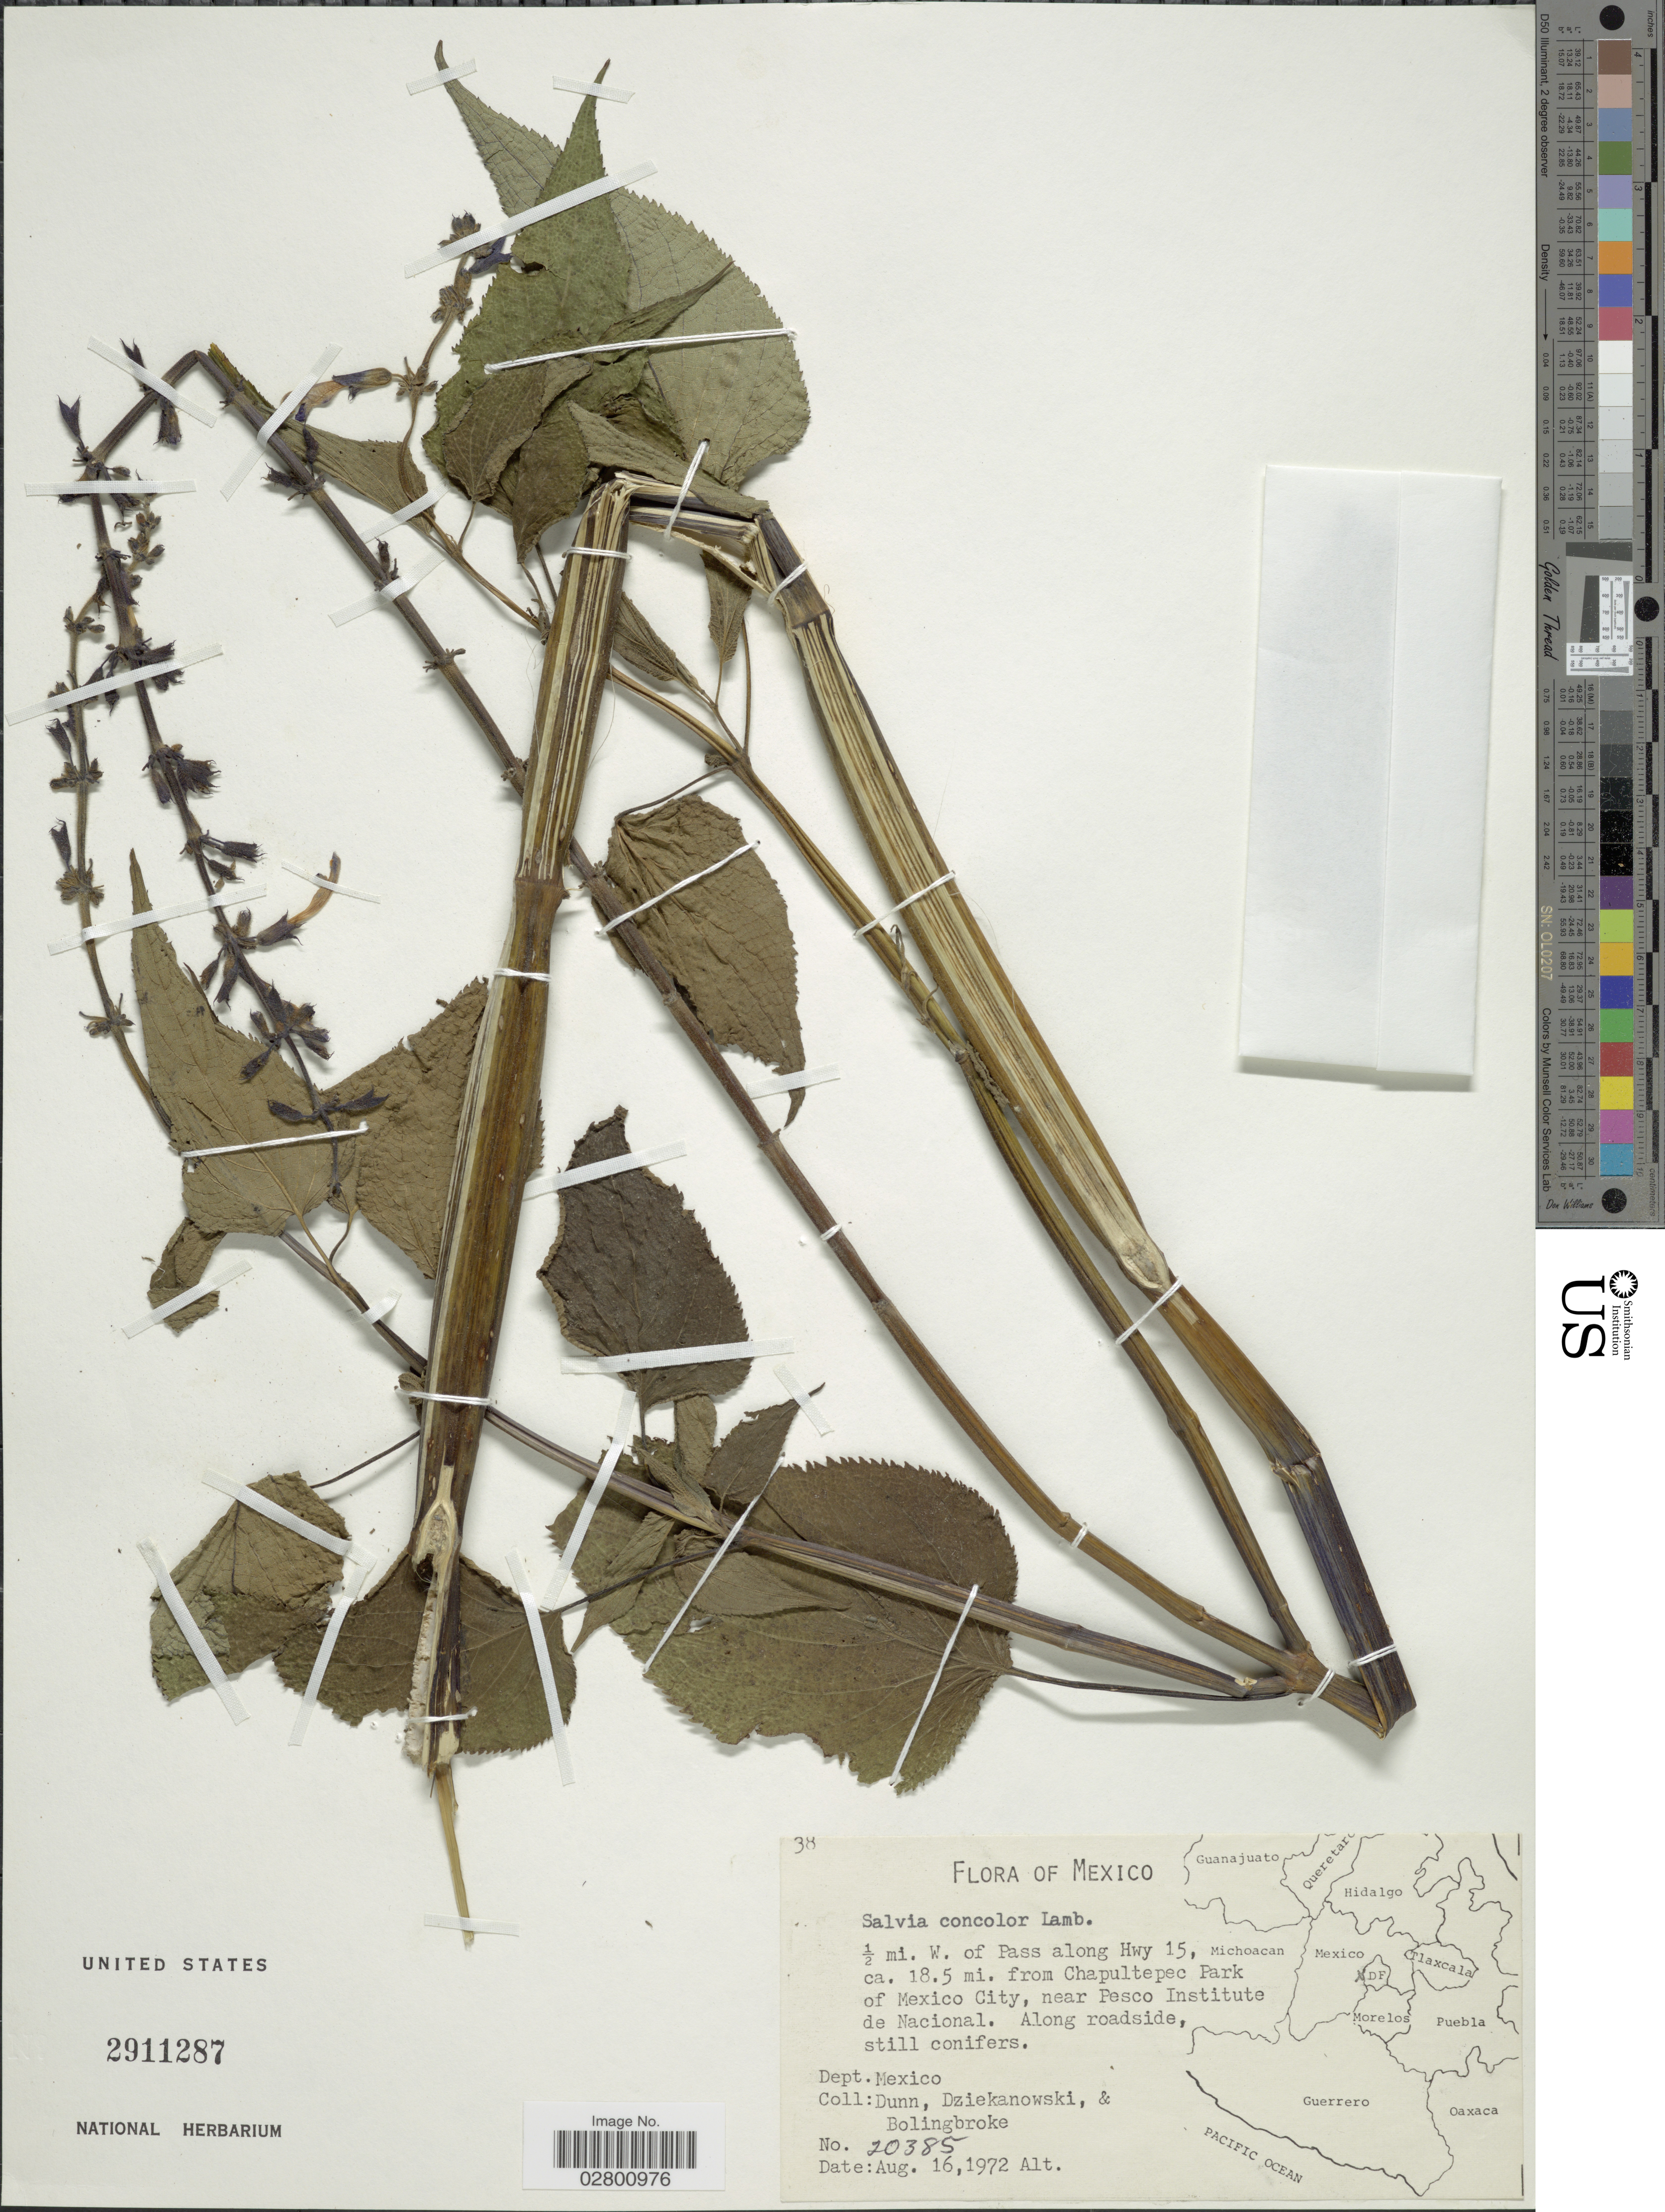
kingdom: Plantae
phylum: Tracheophyta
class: Magnoliopsida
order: Lamiales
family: Lamiaceae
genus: Salvia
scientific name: Salvia concolor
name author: Lamb. ex Benth.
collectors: -- Dunn, -. Dziekanowski & -. Bolingbroke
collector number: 20385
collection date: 1972-08-16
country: Mexico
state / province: México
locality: ½ mi. W. of Pass along Hwy 15, ca. 18.5 mi. from Chapultepec Park of Mexico City, near Pesco Institute de Nacional. Along roadside, still conifers. Dept. Mexico.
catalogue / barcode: US 2911287